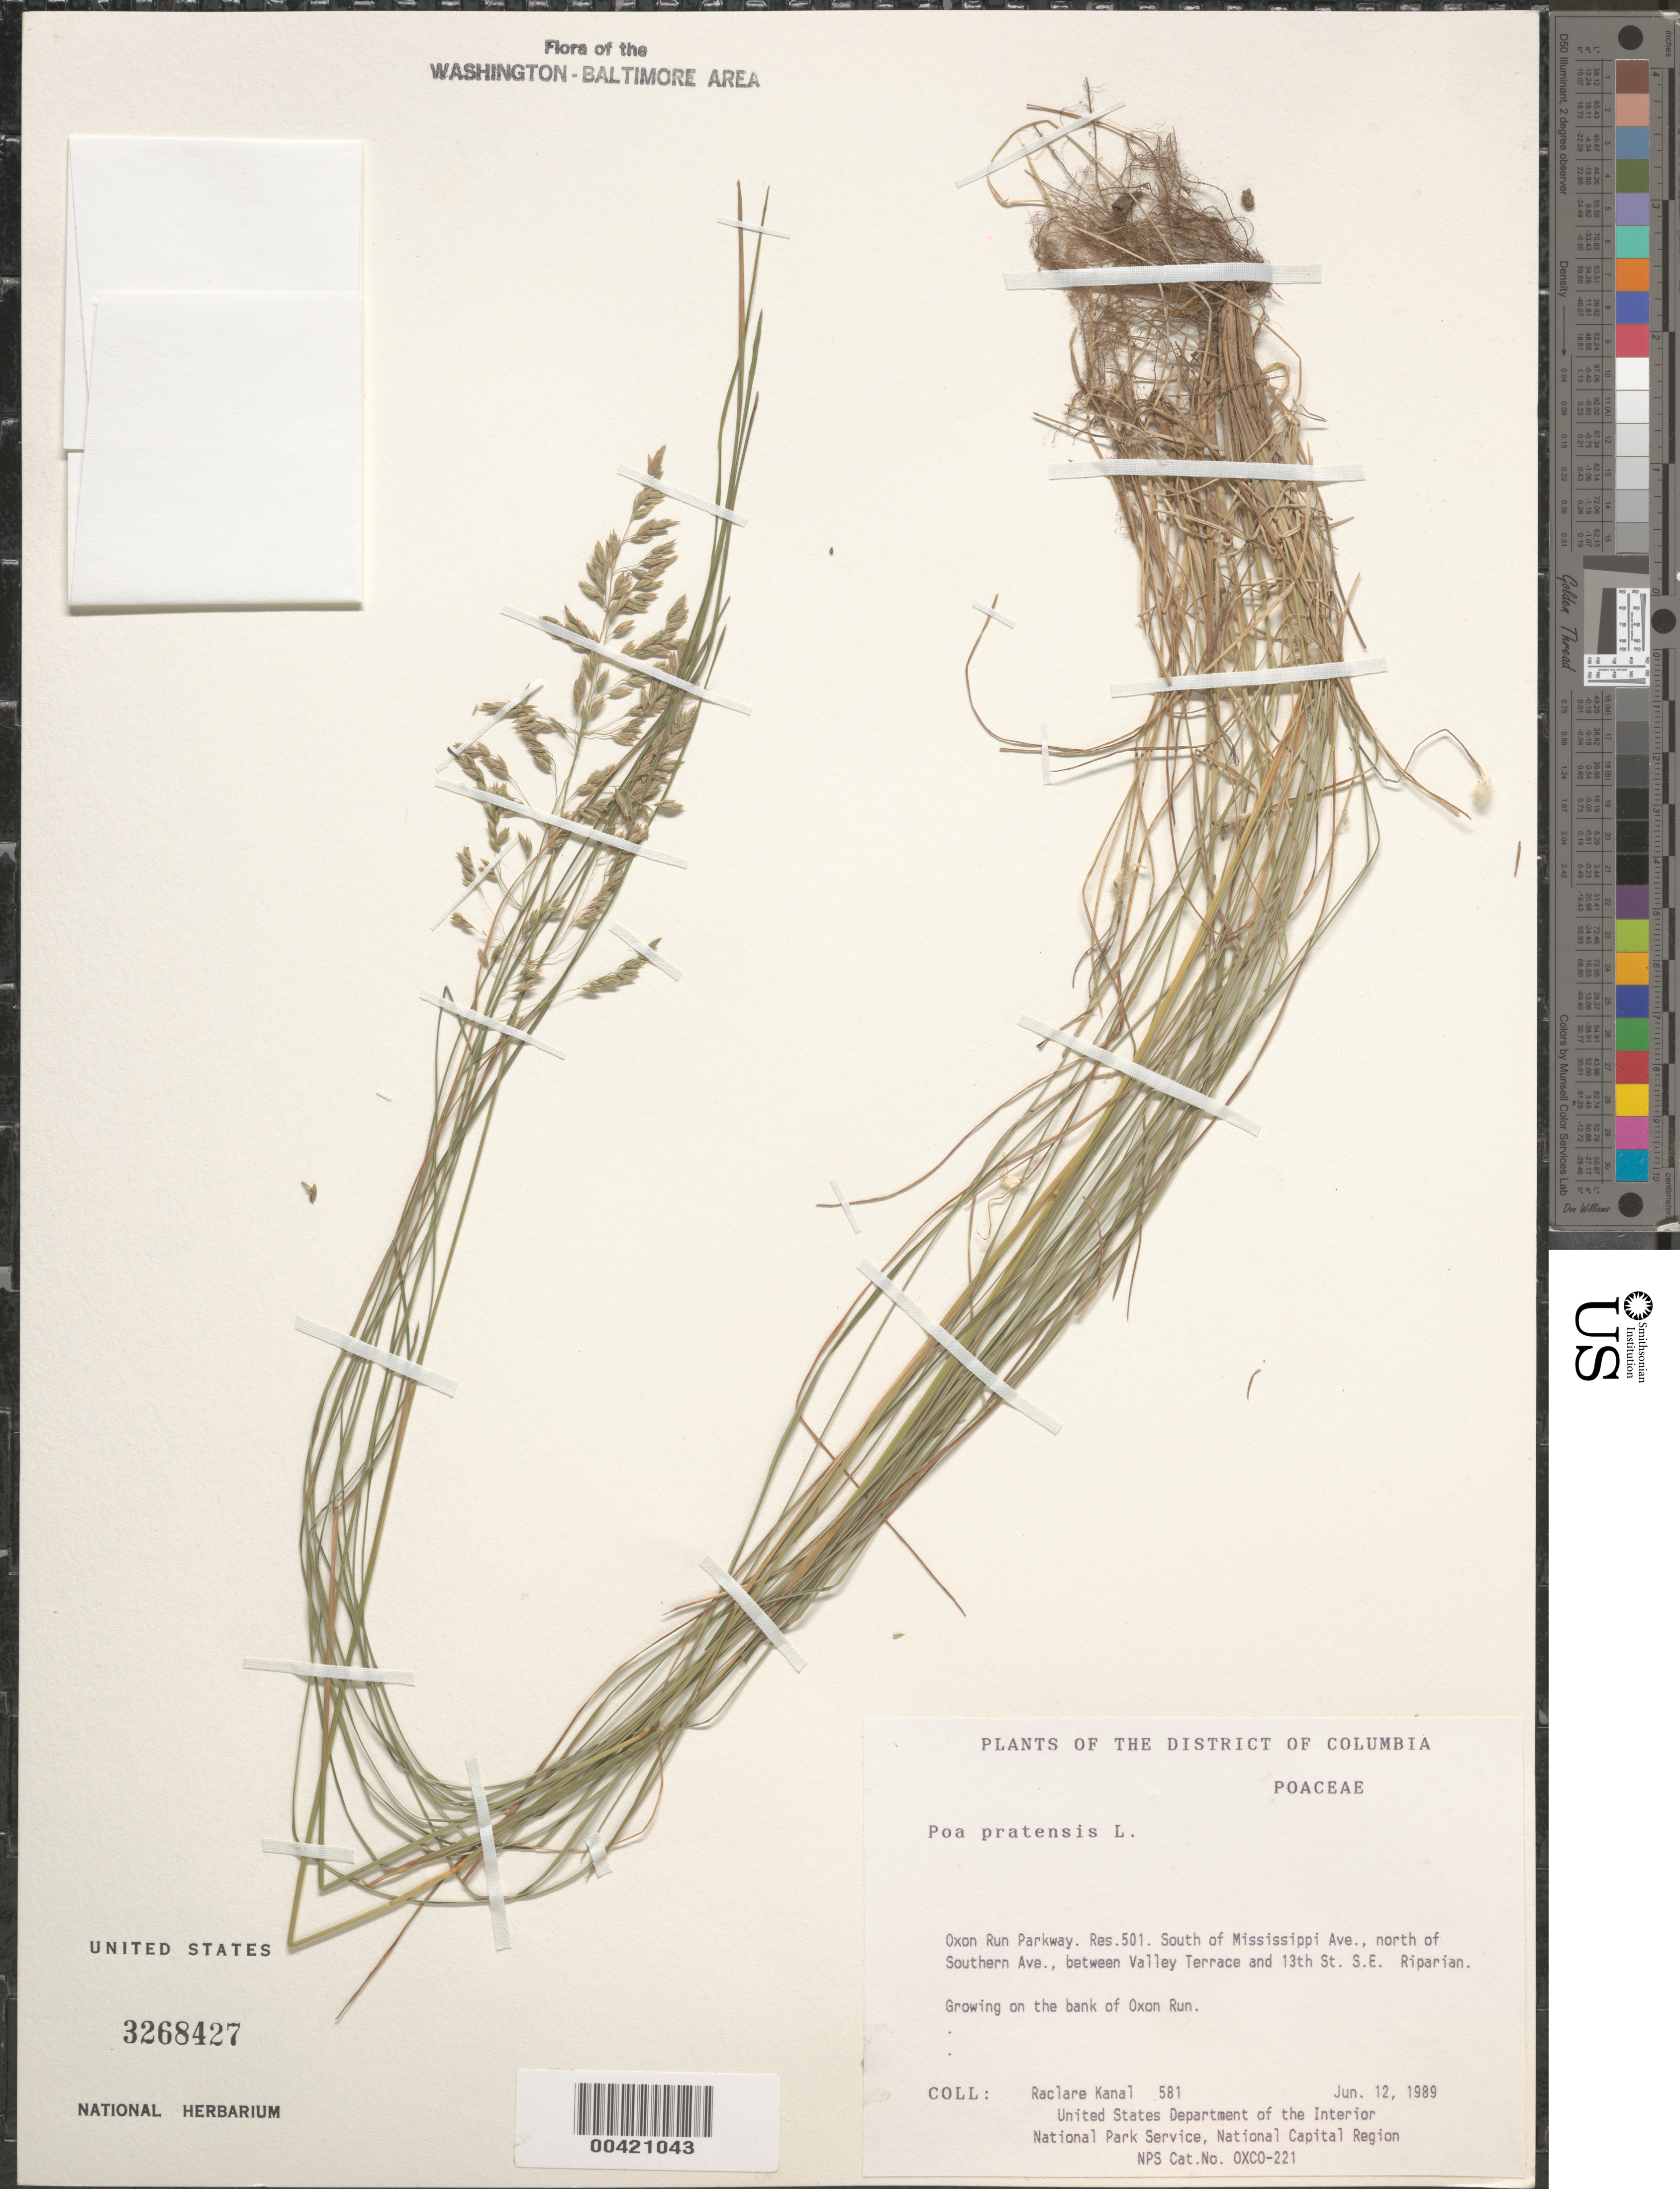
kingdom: Plantae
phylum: Tracheophyta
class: Liliopsida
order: Poales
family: Poaceae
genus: Poa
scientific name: Poa pratensis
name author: L.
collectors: R. Kanal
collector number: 581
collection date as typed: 12 Jun 1989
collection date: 1989-06-12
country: United States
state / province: District of Columbia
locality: Oxon Run Parkway, S of Mississippi Ave, N of Southern Ave, between Valley Terrace and 13th St, SE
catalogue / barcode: US 3268427